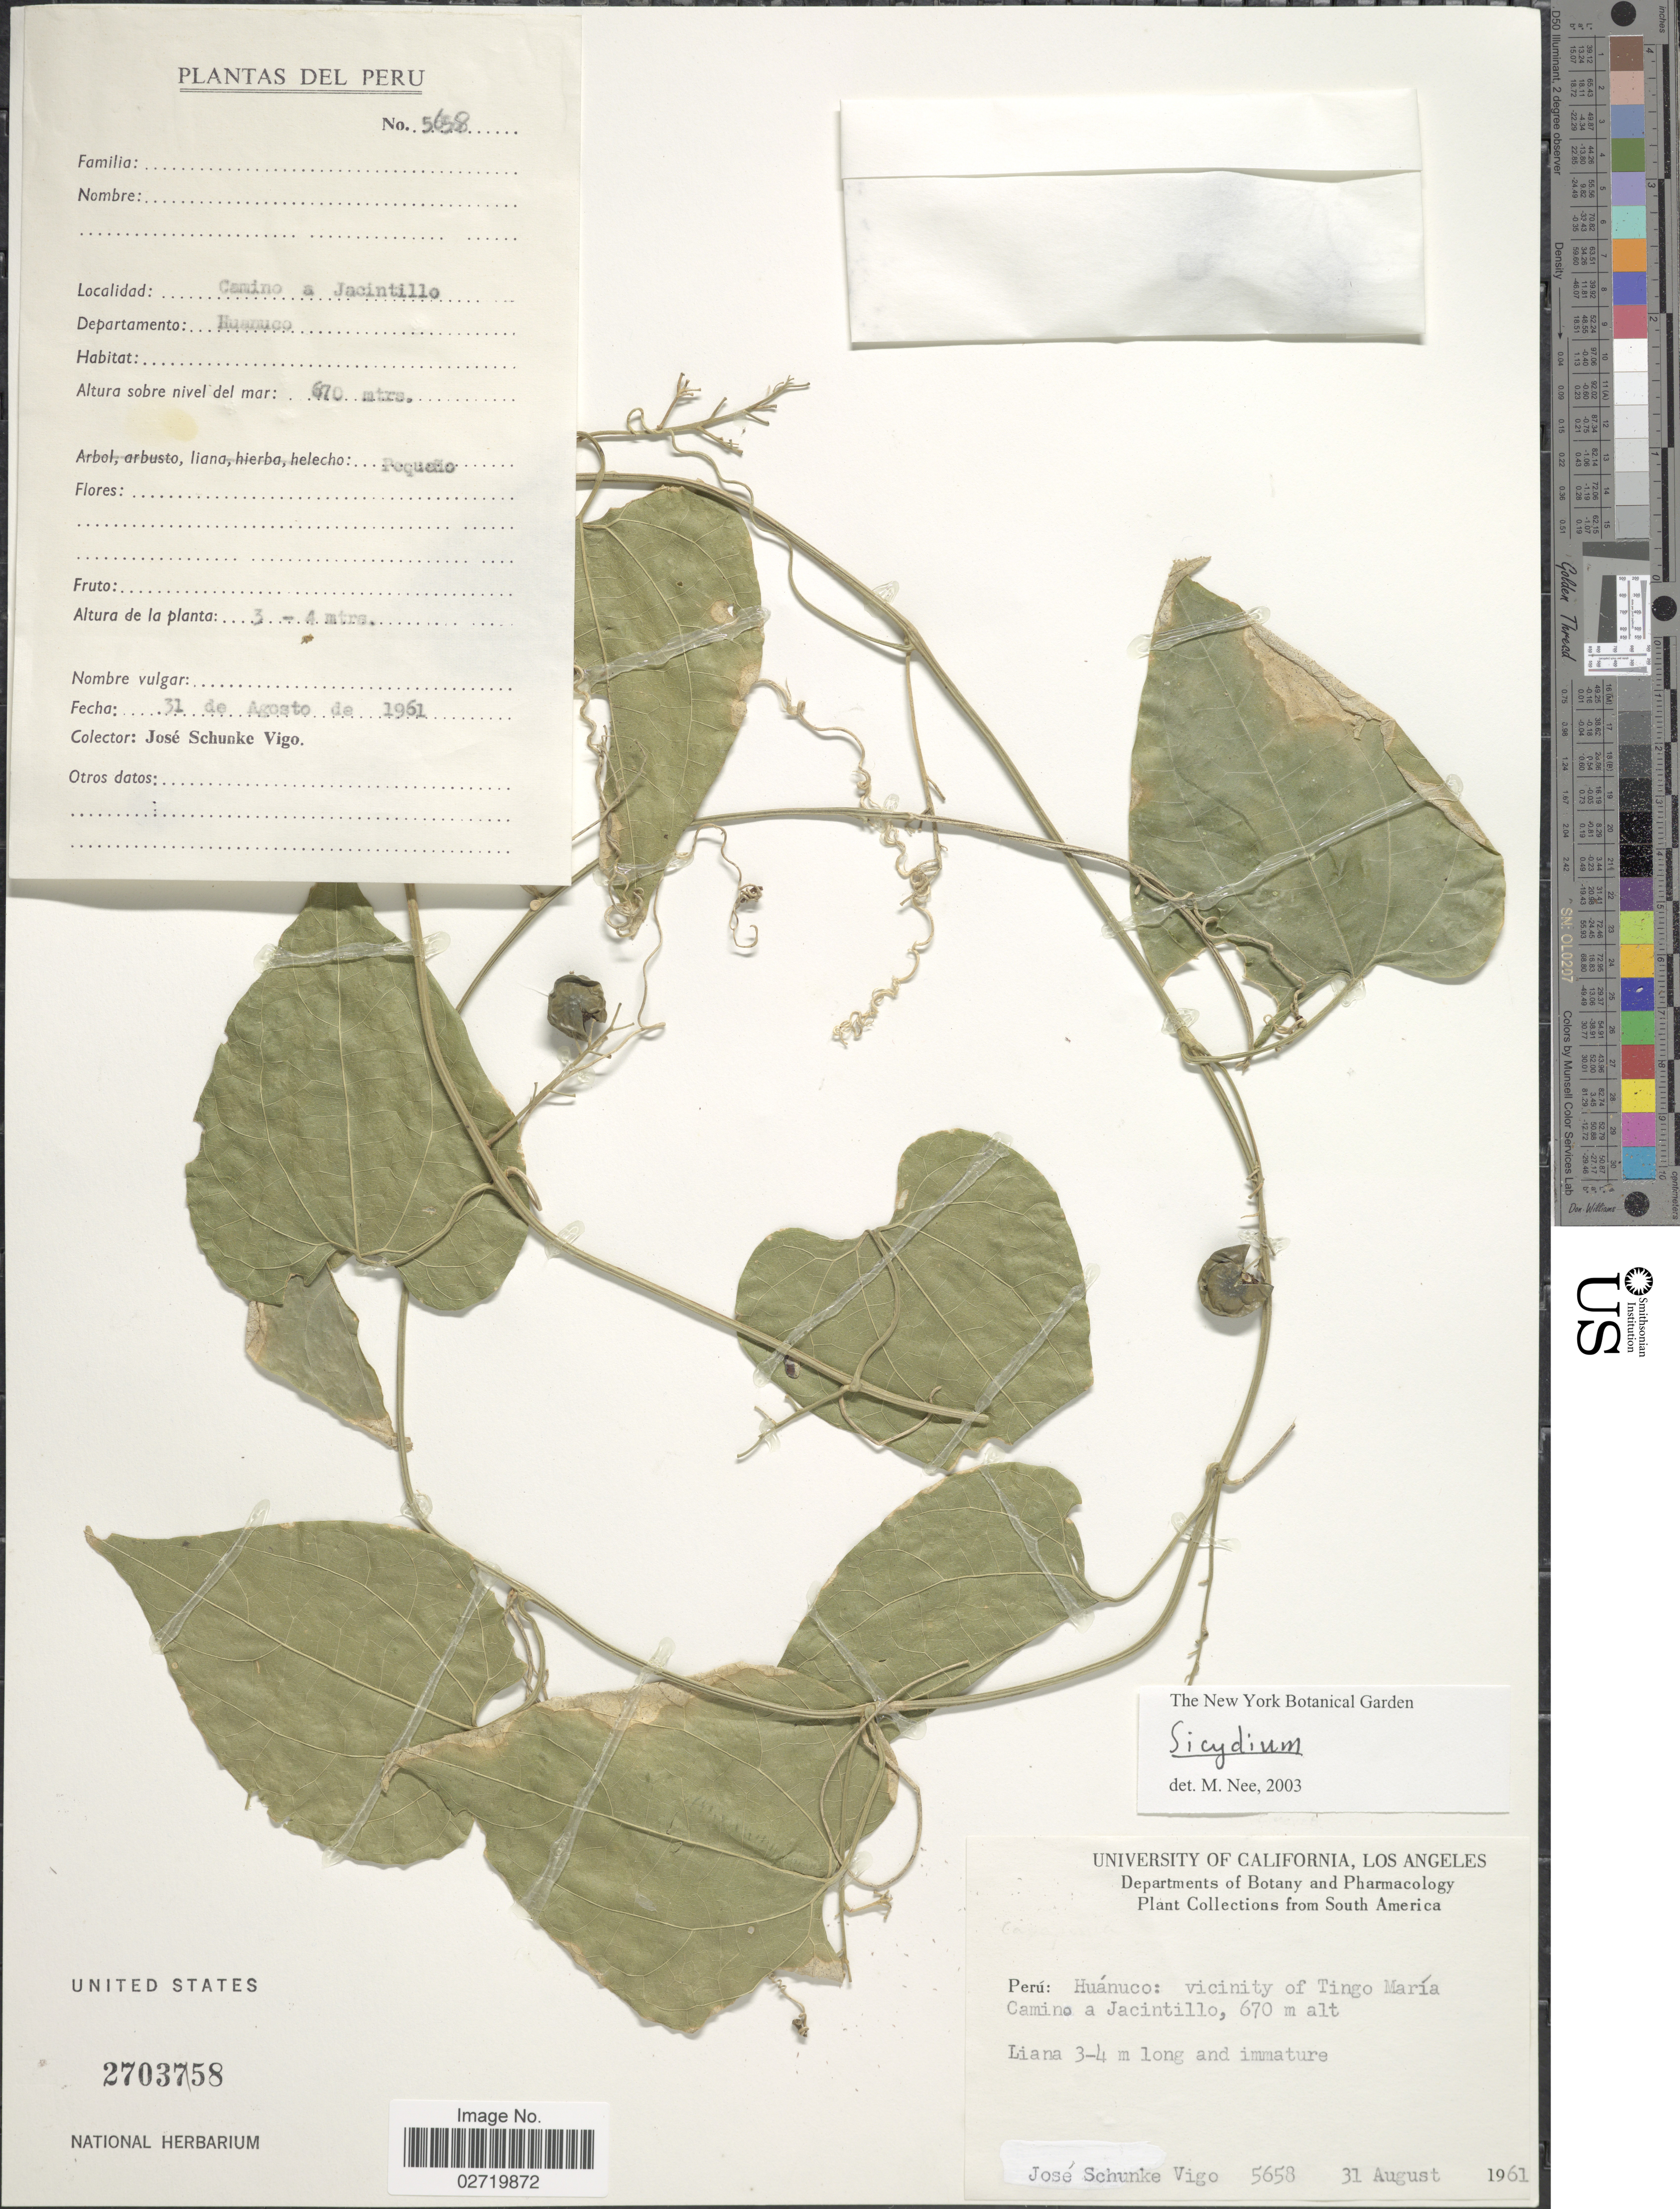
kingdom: Plantae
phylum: Tracheophyta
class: Magnoliopsida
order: Cucurbitales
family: Cucurbitaceae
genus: Sicydium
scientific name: Sicydium sp.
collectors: J. Schunke Vigo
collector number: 5658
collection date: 1961-08-31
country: Peru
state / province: Huánuco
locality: Vicinity of Tingo María. Camino a Jacintillo.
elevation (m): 670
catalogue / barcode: US 2703758